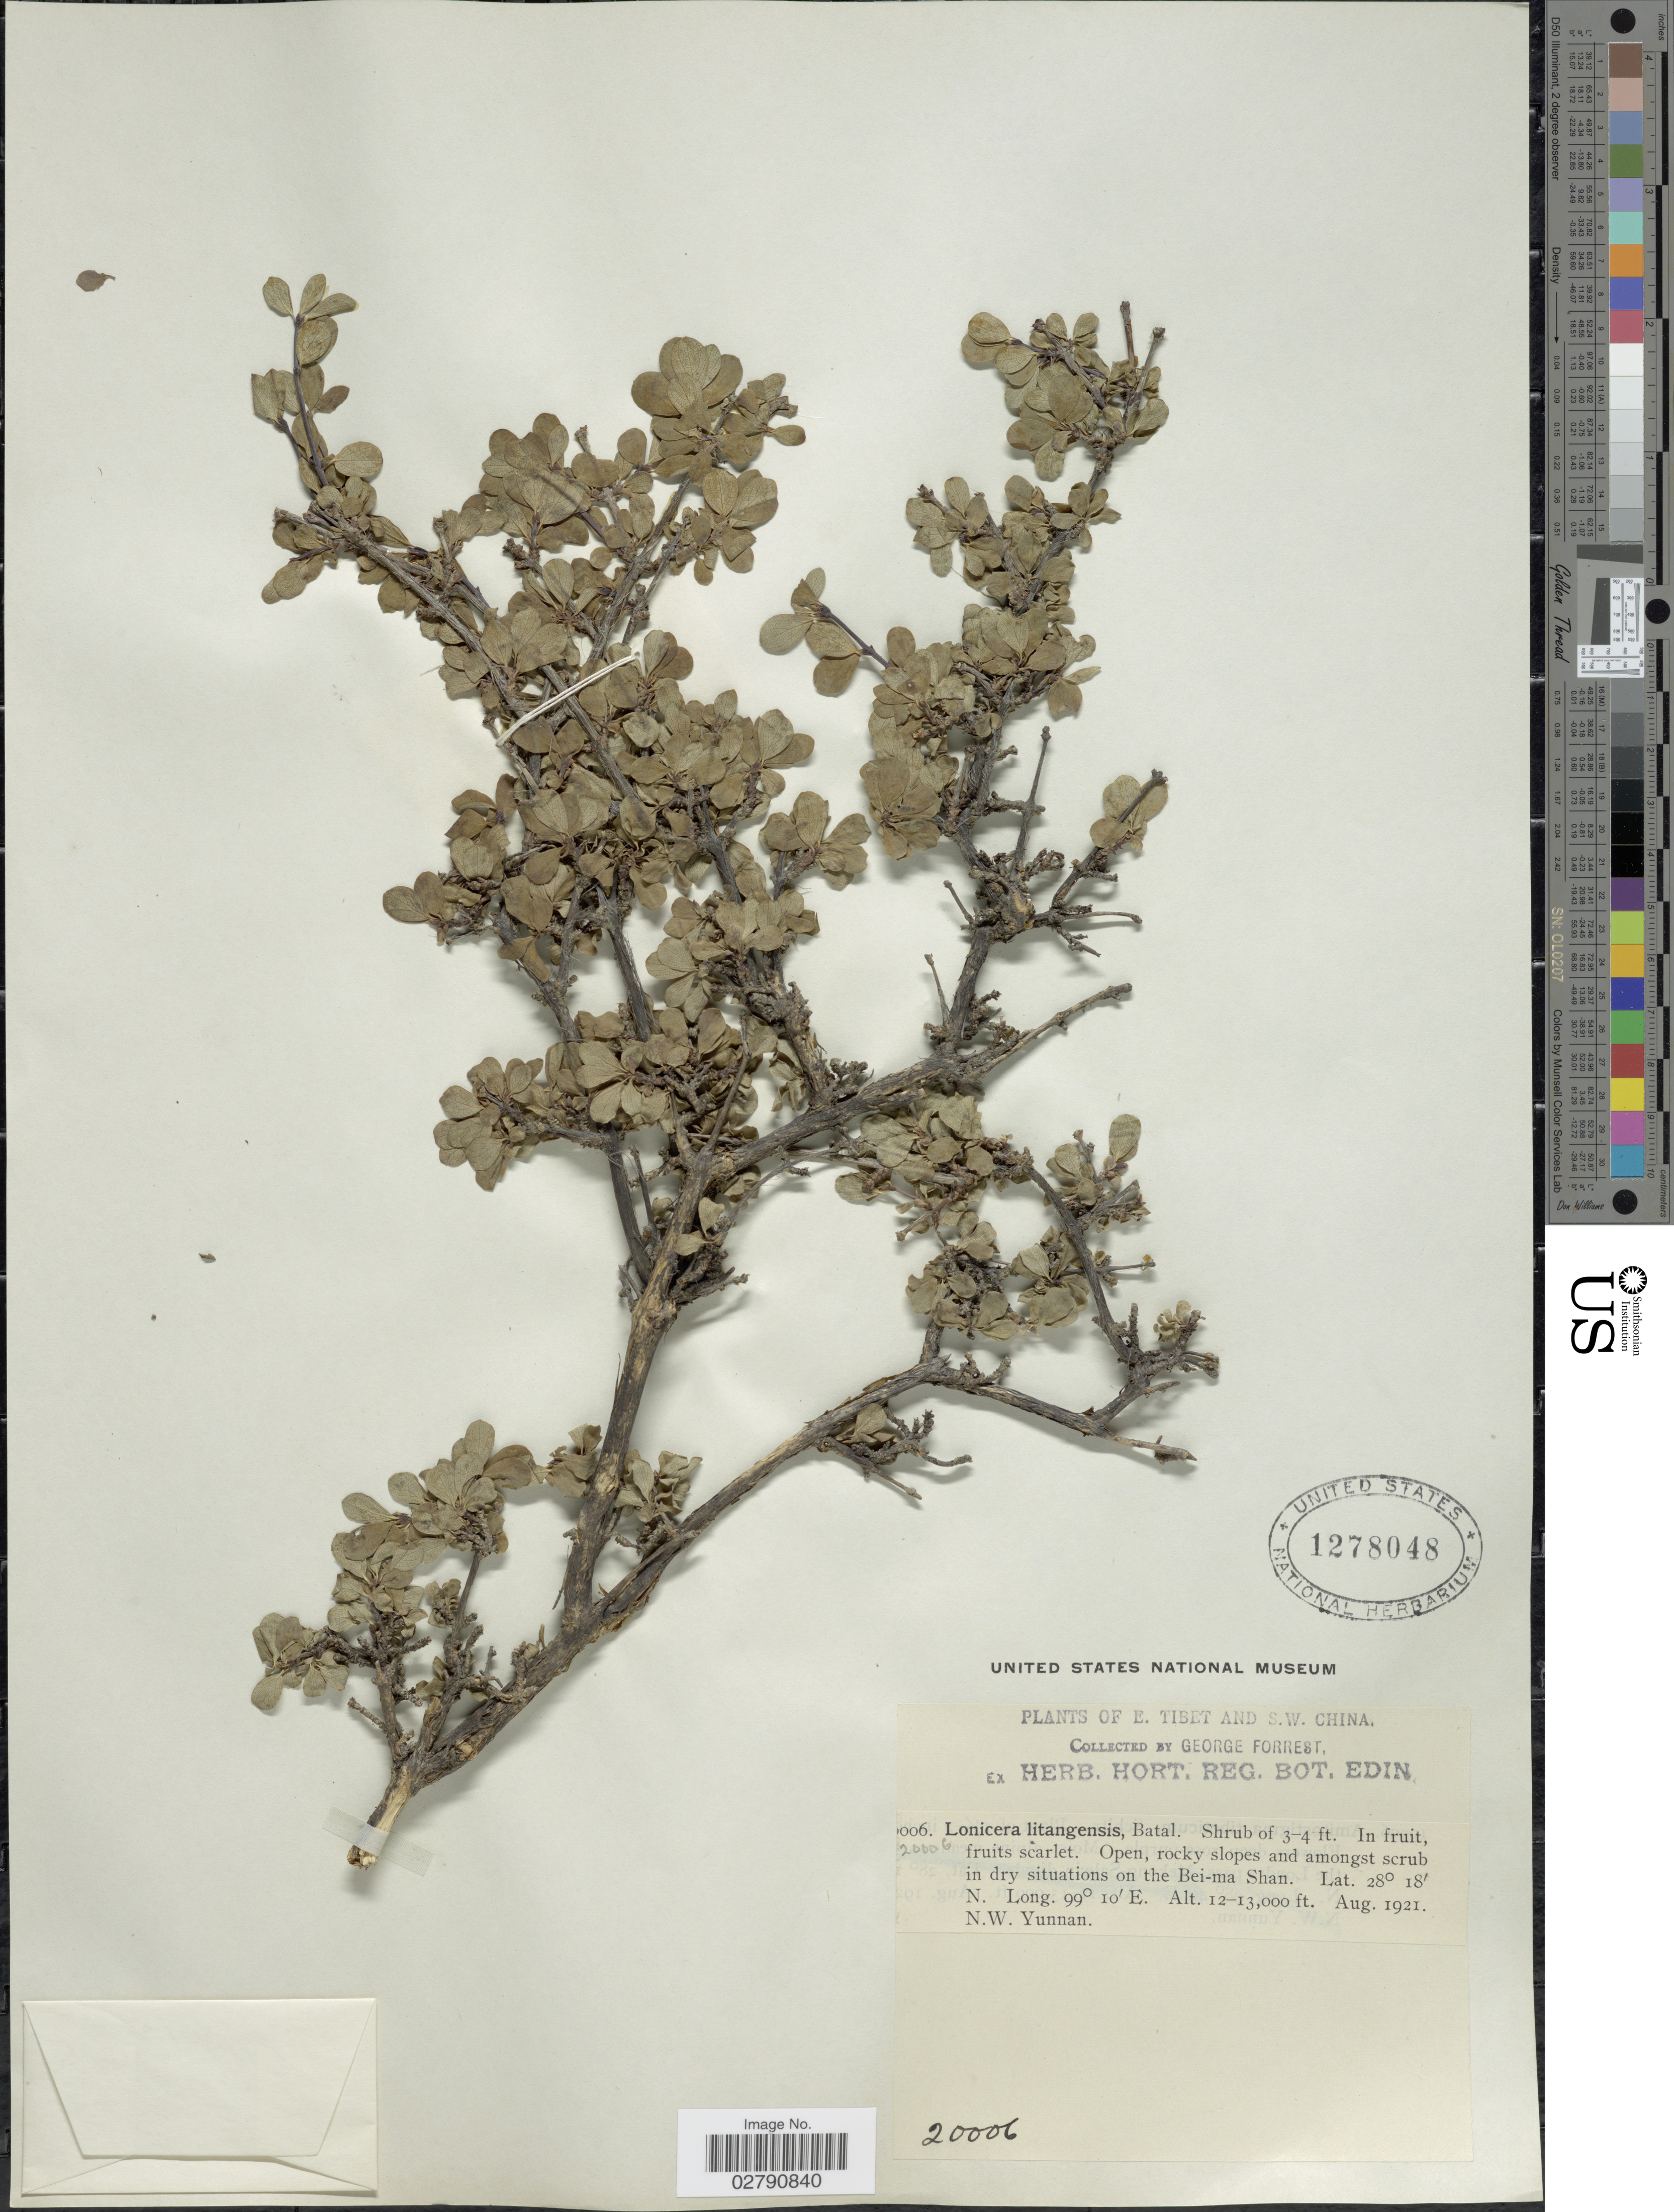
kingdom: Plantae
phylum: Tracheophyta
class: Magnoliopsida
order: Dipsacales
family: Caprifoliaceae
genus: Lonicera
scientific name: Lonicera litangensis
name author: Batalin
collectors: G. Forrest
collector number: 20006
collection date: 1921-08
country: China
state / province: Yunnan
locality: E. Tibet and S.W. China. Open, rocky slopes and amongst scrub in dry situations on the Bei-ma Shan. N.W. Yunnan.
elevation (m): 3658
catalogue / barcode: US 1278048